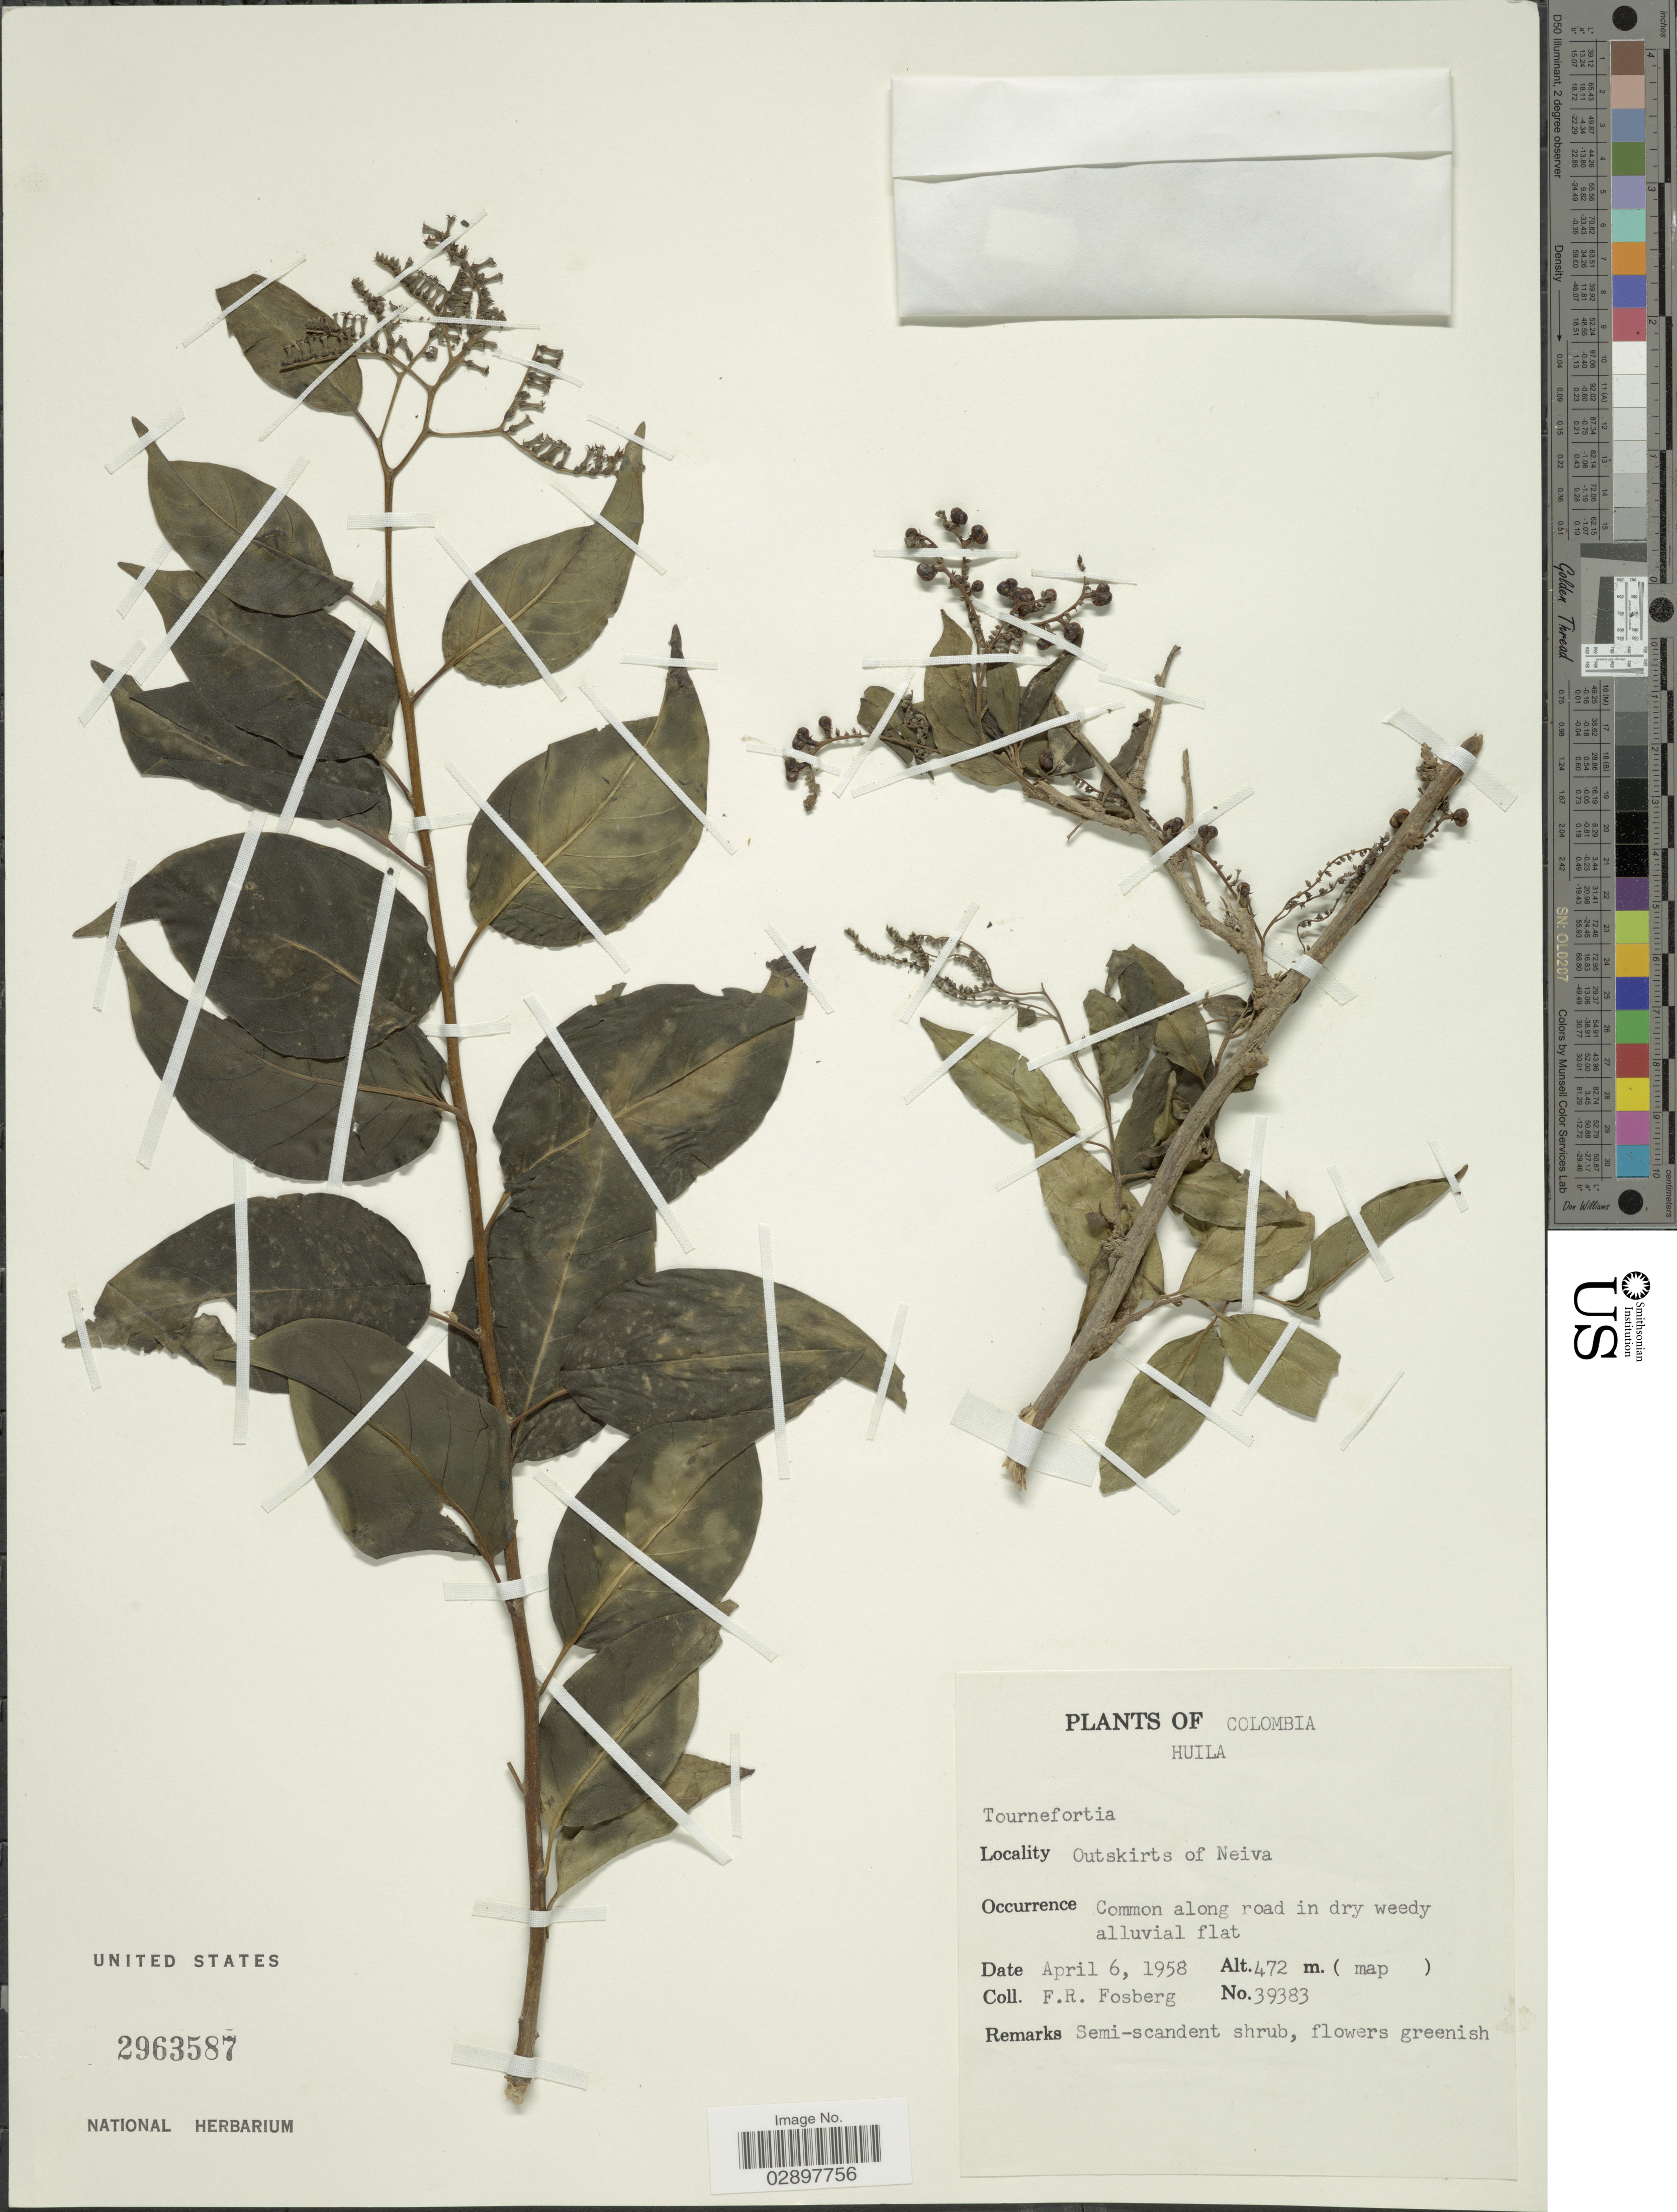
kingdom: Plantae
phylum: Tracheophyta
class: Magnoliopsida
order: Boraginales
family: Heliotropiaceae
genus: Tournefortia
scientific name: Tournefortia sp.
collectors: F. R. Fosberg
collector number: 39383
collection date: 1958-04-06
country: Colombia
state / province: Huila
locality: Outskirts of Neiva.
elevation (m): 472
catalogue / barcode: US 2963587